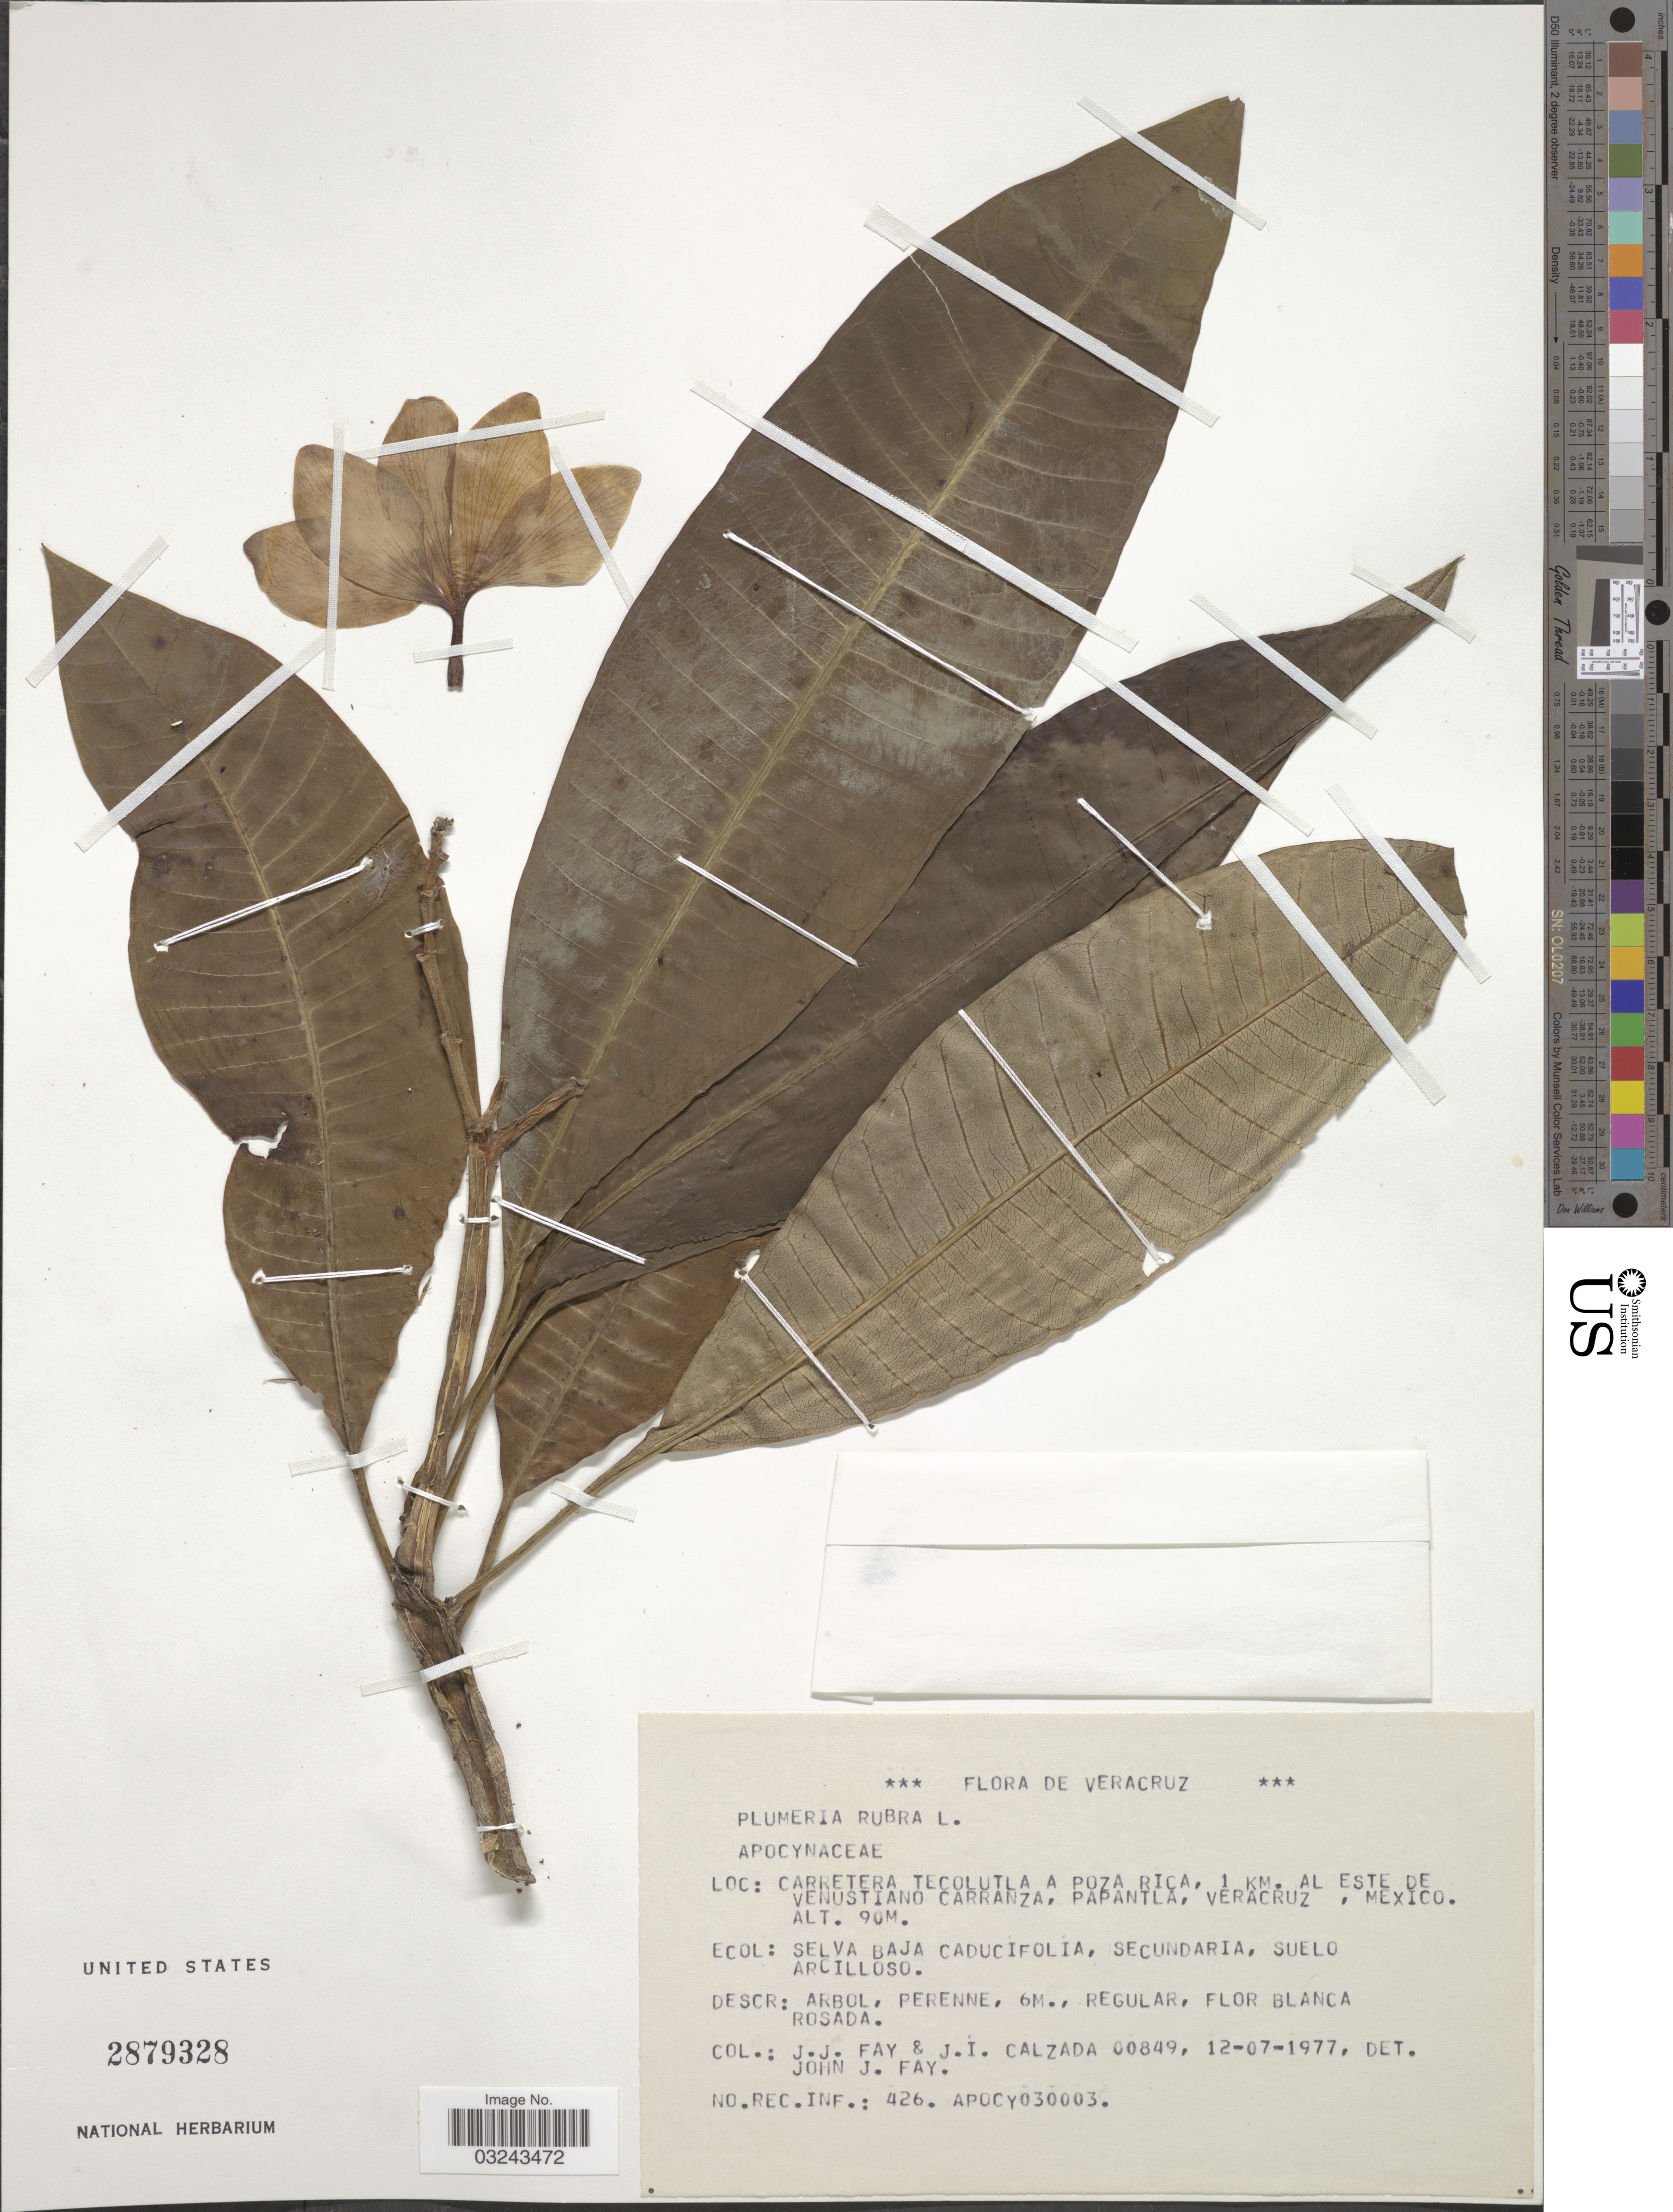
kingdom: Plantae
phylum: Tracheophyta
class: Magnoliopsida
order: Gentianales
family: Apocynaceae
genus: Plumeria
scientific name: Plumeria rubra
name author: L.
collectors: J. Fay & J. I. Calzada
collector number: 00849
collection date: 1977-07-12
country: Mexico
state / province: Veracruz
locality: Carretera Tecolutla a Poza Rica, 1 Km. Al Este de Venustiano Carranza, Papantla, Veracruz.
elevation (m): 90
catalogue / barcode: US 2879328